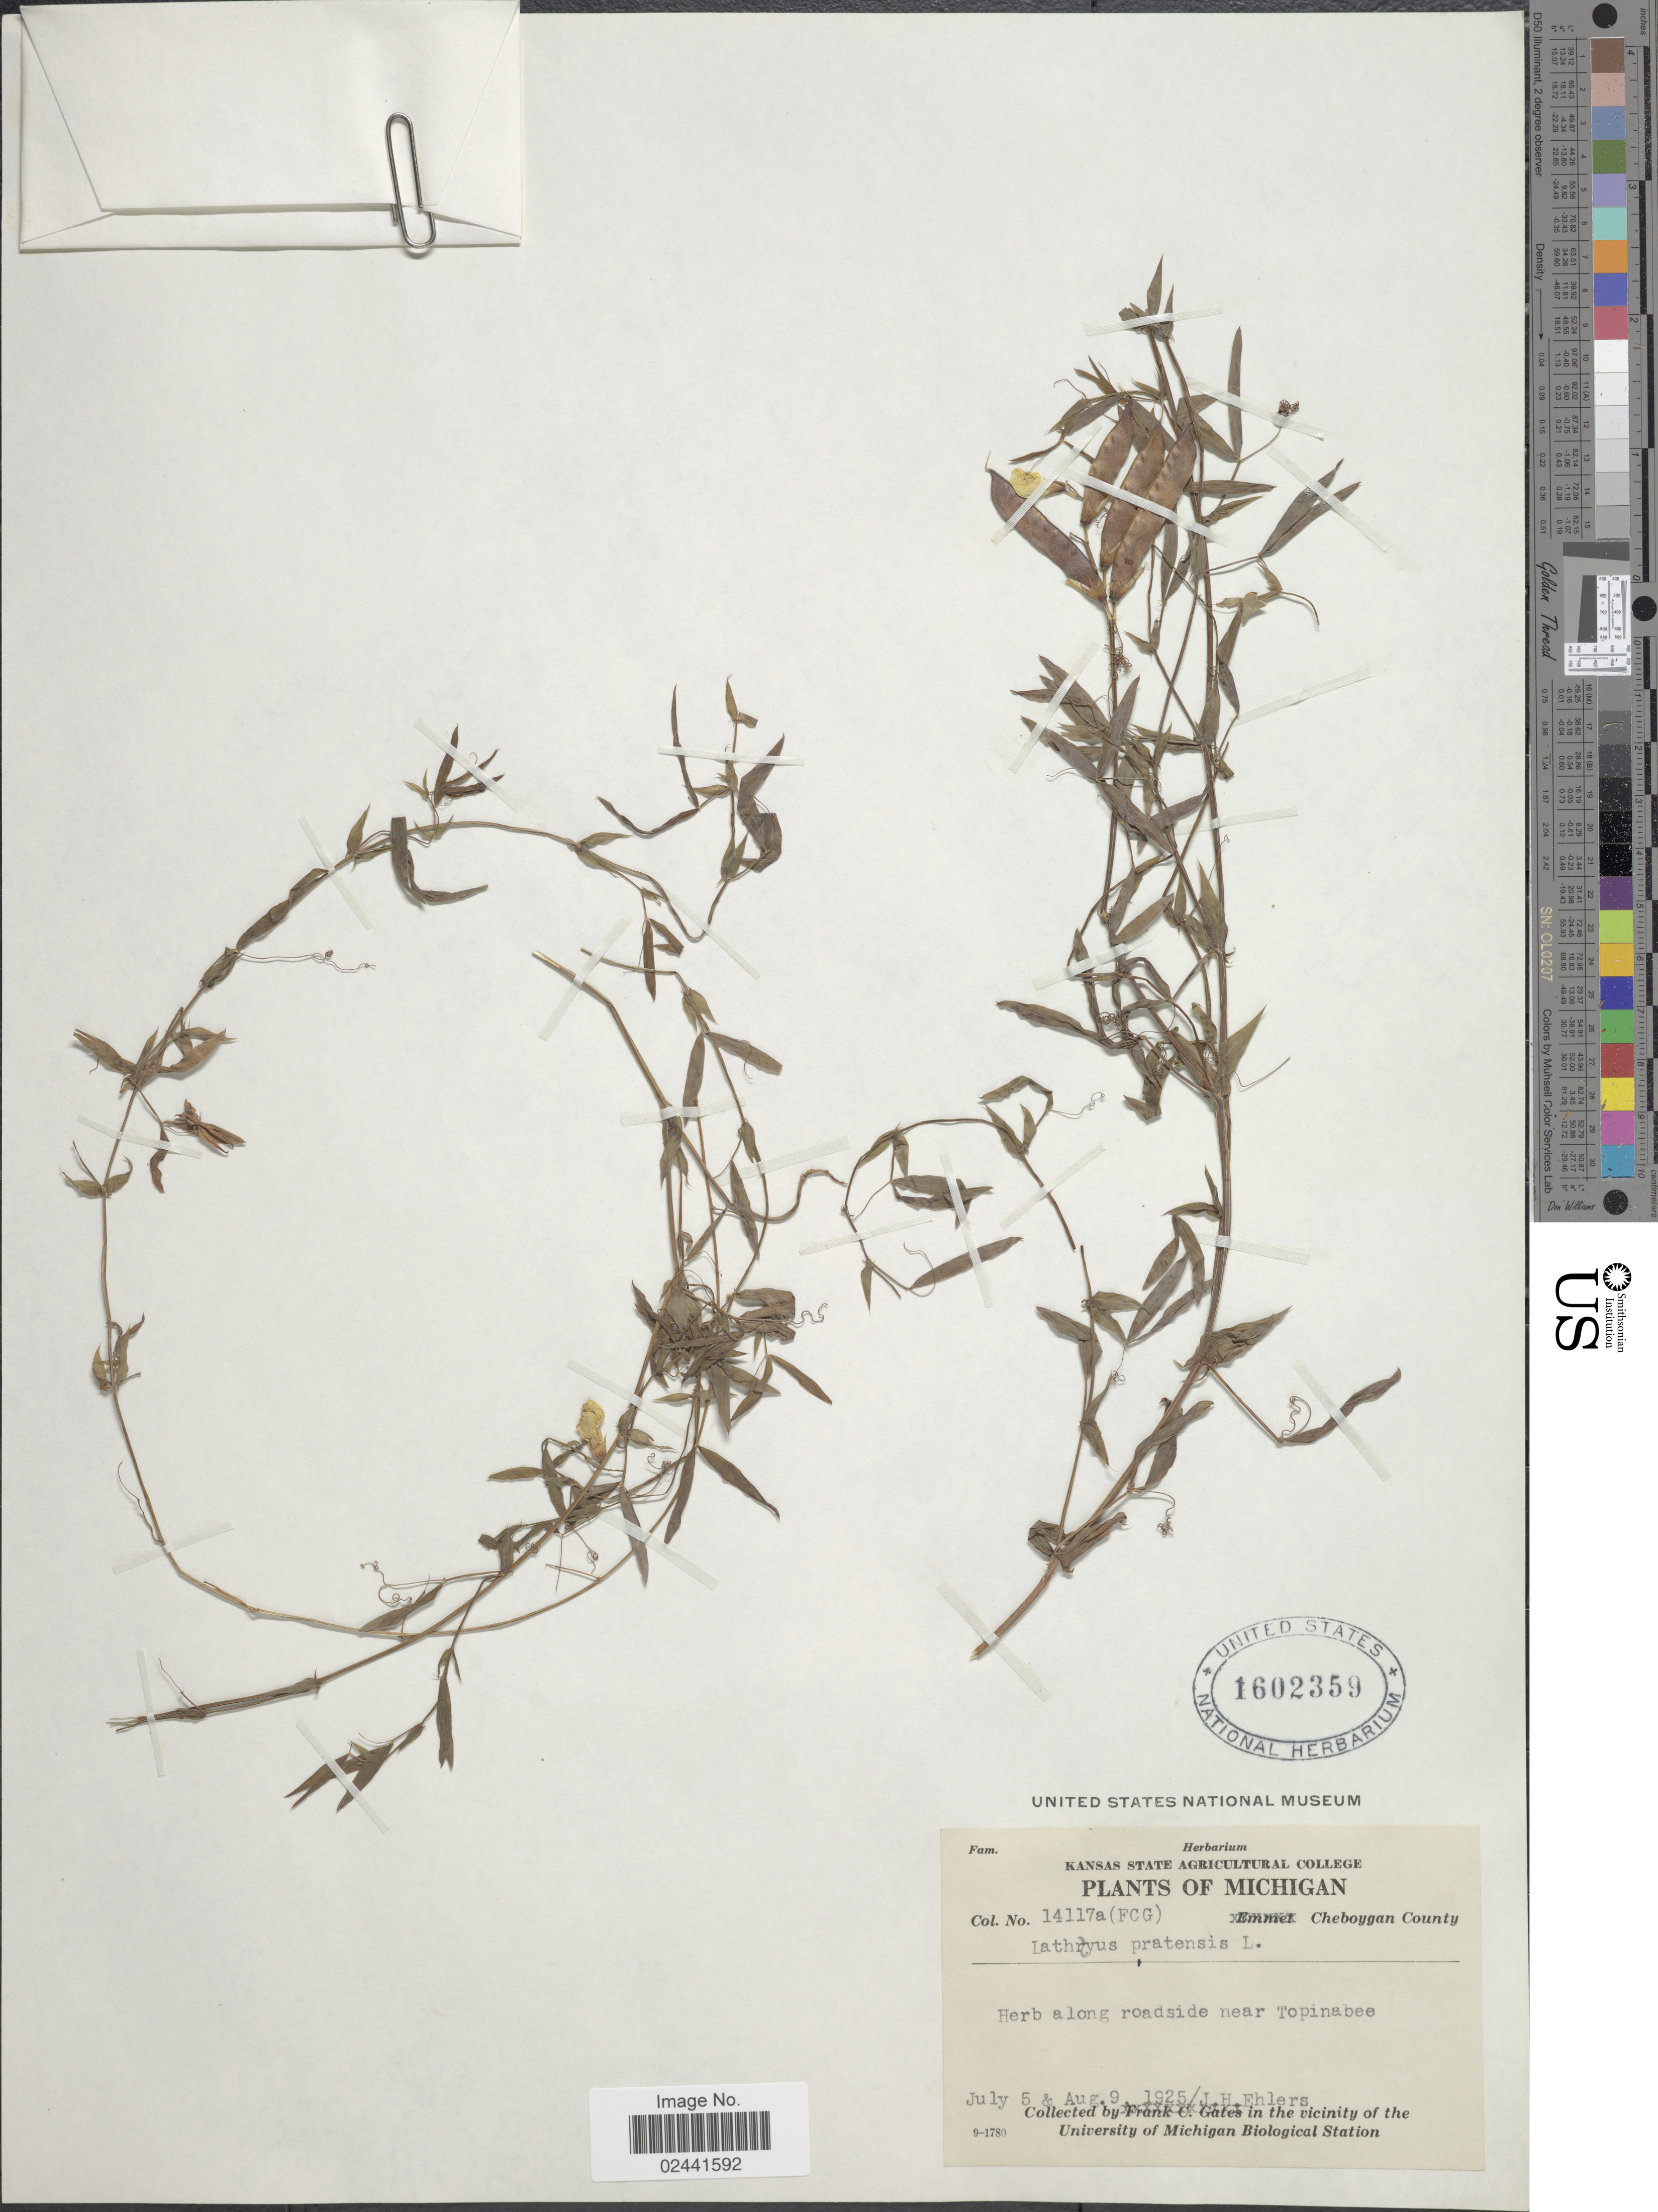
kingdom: Plantae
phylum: Tracheophyta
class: Magnoliopsida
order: Fabales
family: Fabaceae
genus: Lathyrus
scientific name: Lathyrus pratensis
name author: L.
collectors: J. H. Ehlers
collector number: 14117a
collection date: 1925-07-05/1925-08-09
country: United States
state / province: Michigan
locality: Cheboygan County, along roadside near Topinabee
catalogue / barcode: US 1602359